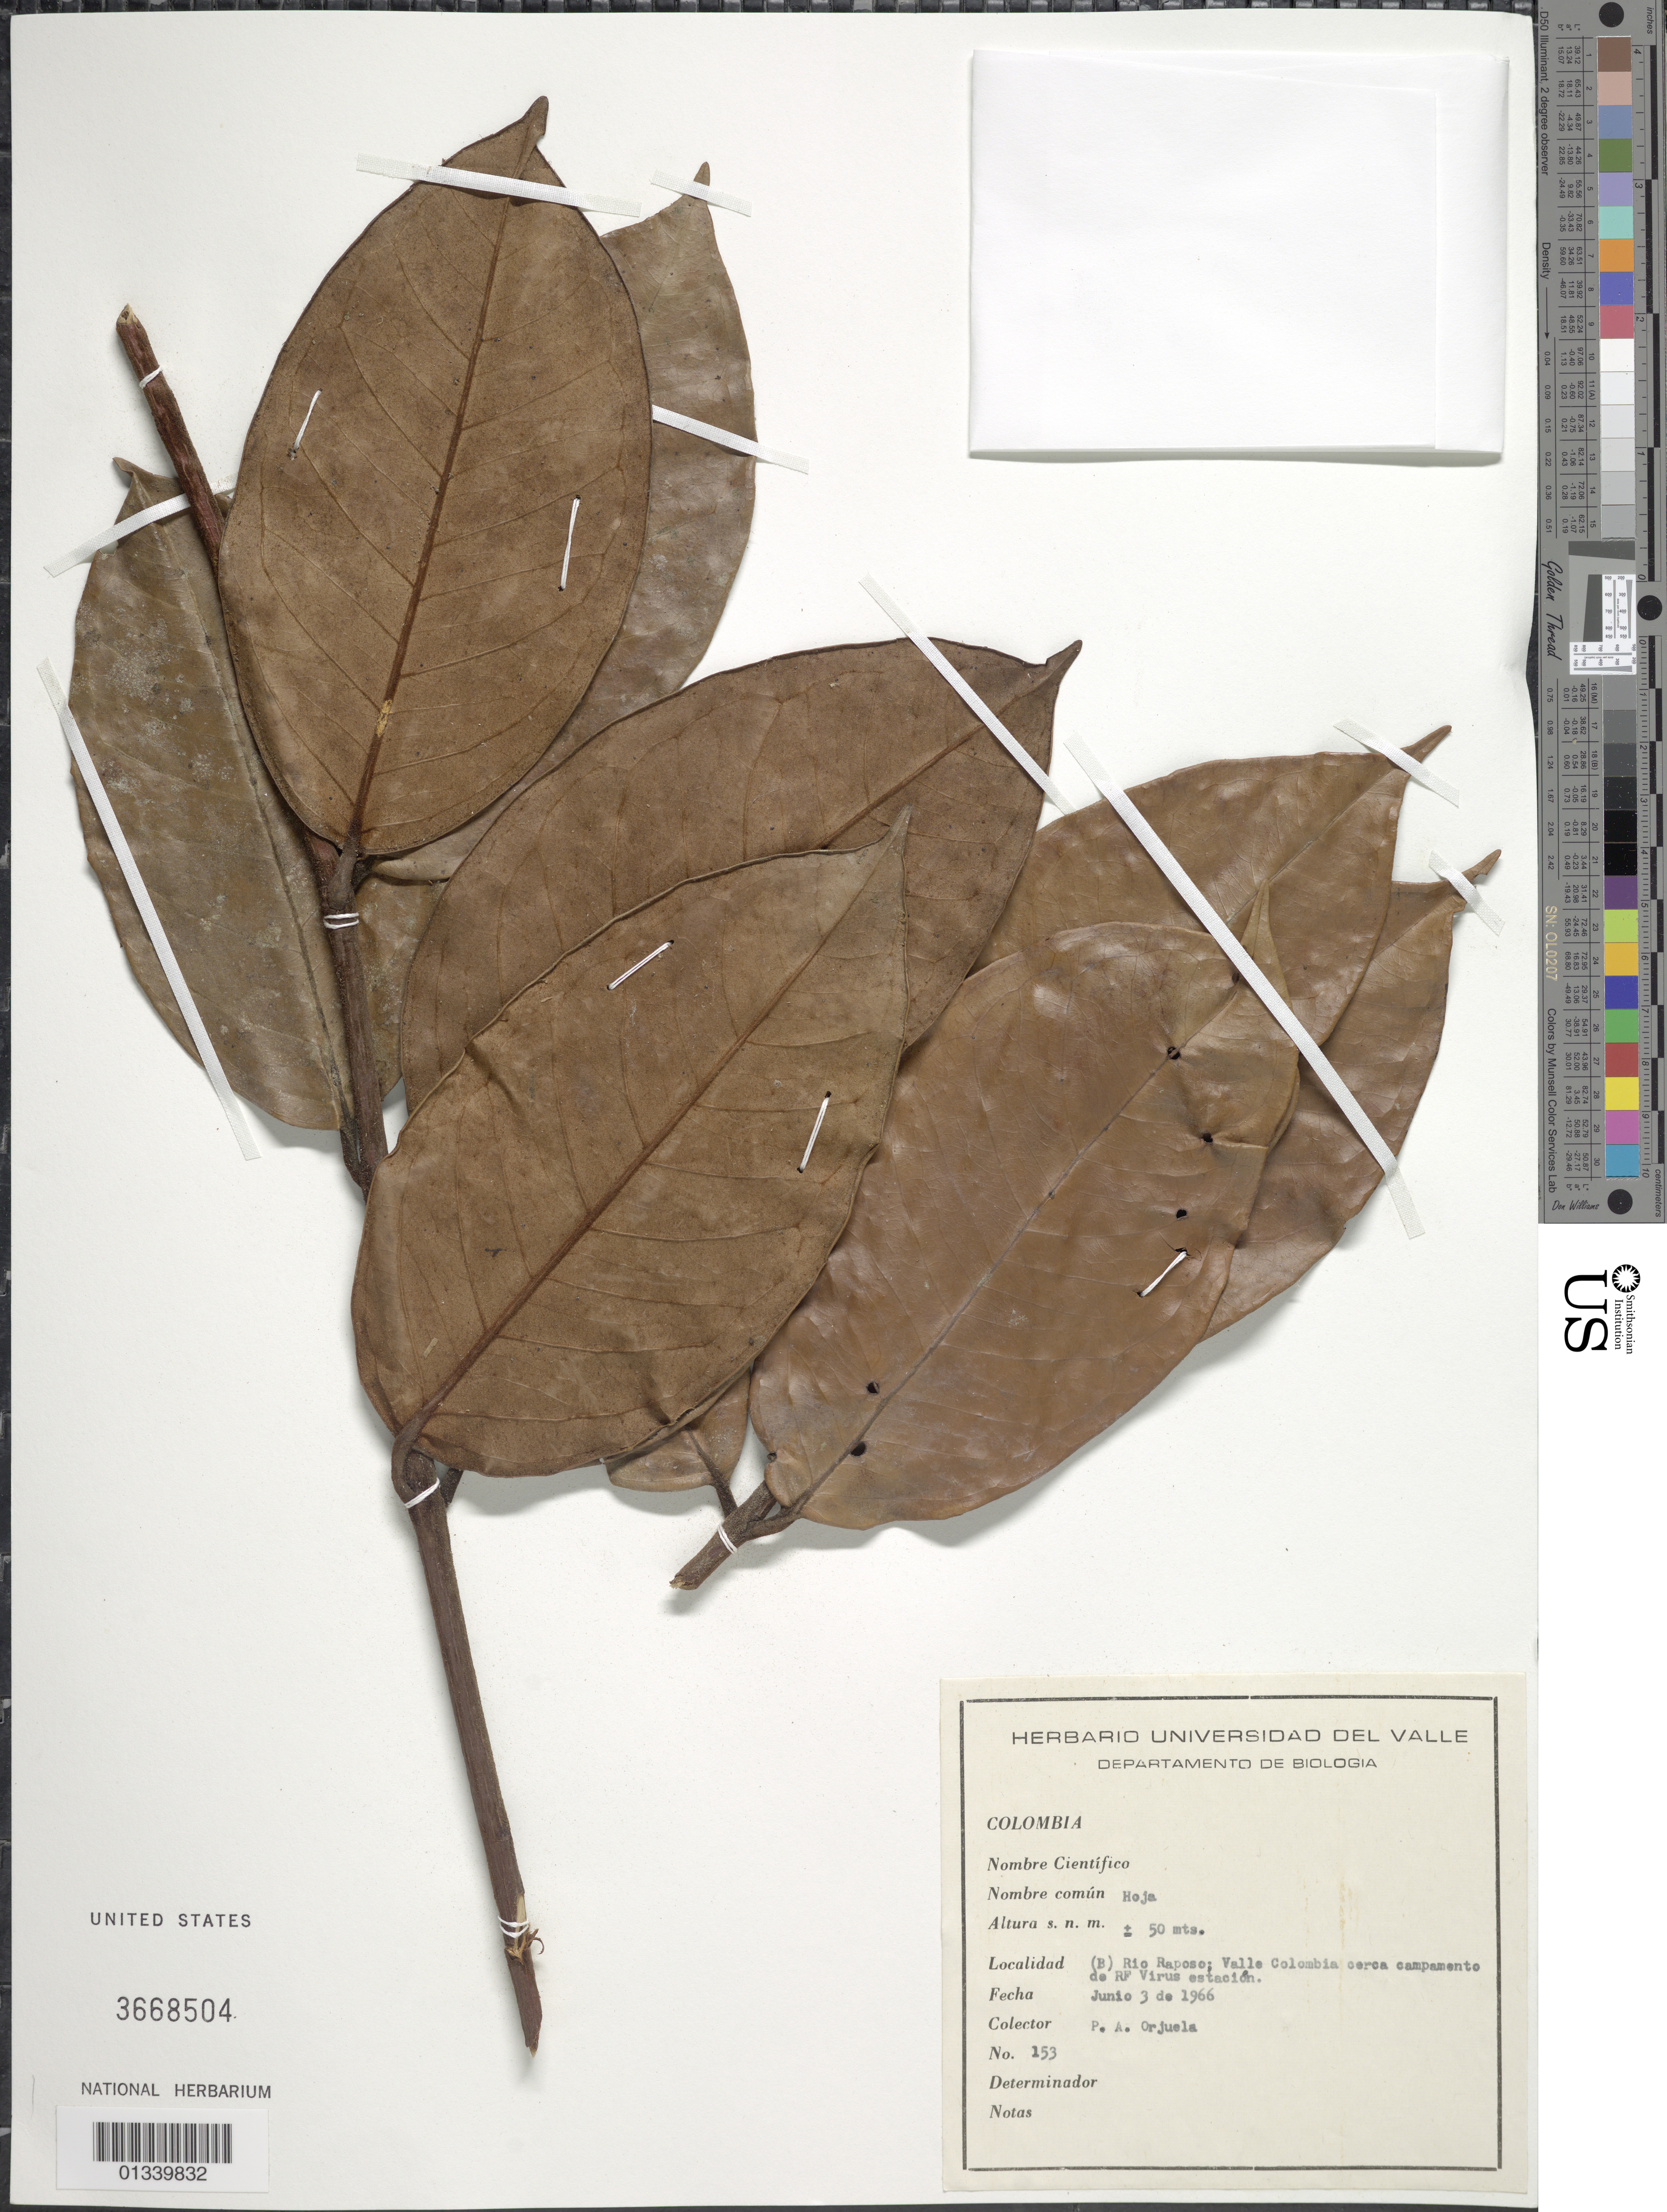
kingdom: Plantae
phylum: Tracheophyta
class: Magnoliopsida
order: Myrtales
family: Myrtaceae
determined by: Londoño-Echeverri, Y.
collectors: P. A. Orjuela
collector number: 153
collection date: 1966-06-03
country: Colombia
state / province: Valle del Cauca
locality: (B) Rio Raposo, cerca campamento de RF Virus estacion.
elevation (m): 50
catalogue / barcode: US 3668504